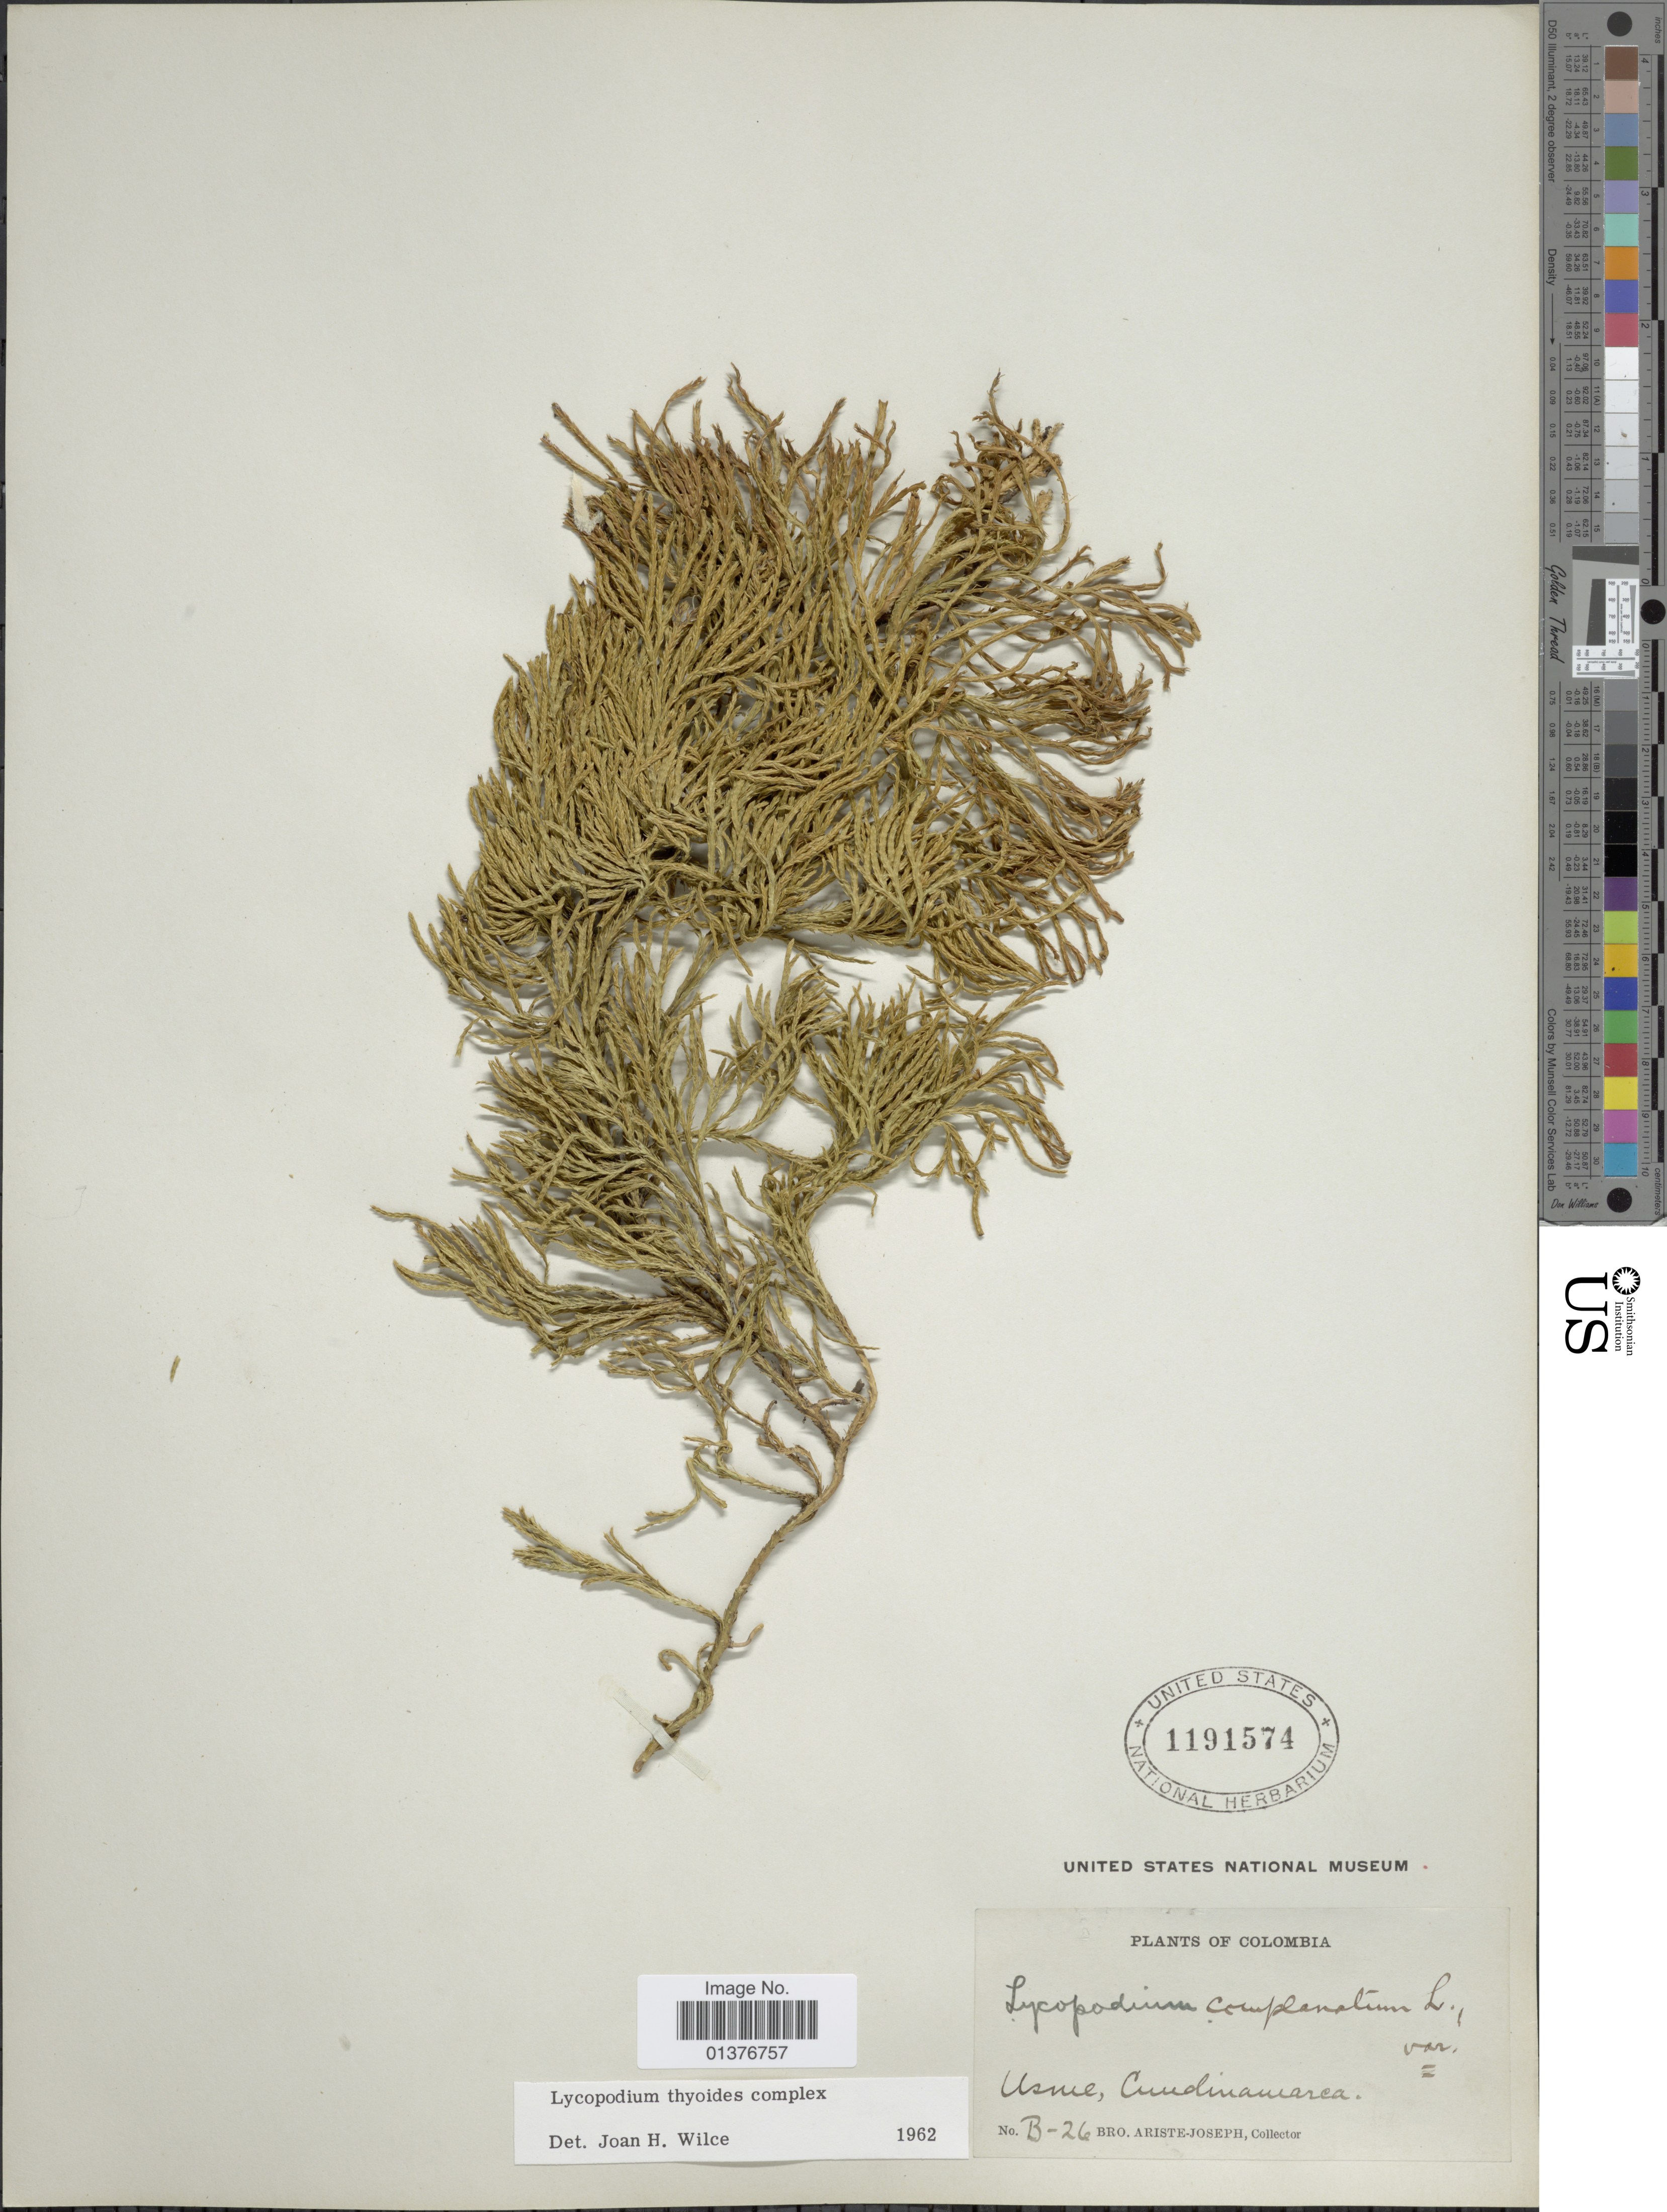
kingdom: Plantae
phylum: Tracheophyta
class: Lycopodiopsida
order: Lycopodiales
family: Lycopodiaceae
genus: Diphasiastrum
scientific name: Diphasiastrum thyoides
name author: (Humb. & Bonpl. ex Willd.) Holub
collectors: Bro. Ariste-Joseph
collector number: B-26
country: Colombia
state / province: Cundinamarca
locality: Usme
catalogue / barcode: US 1191574